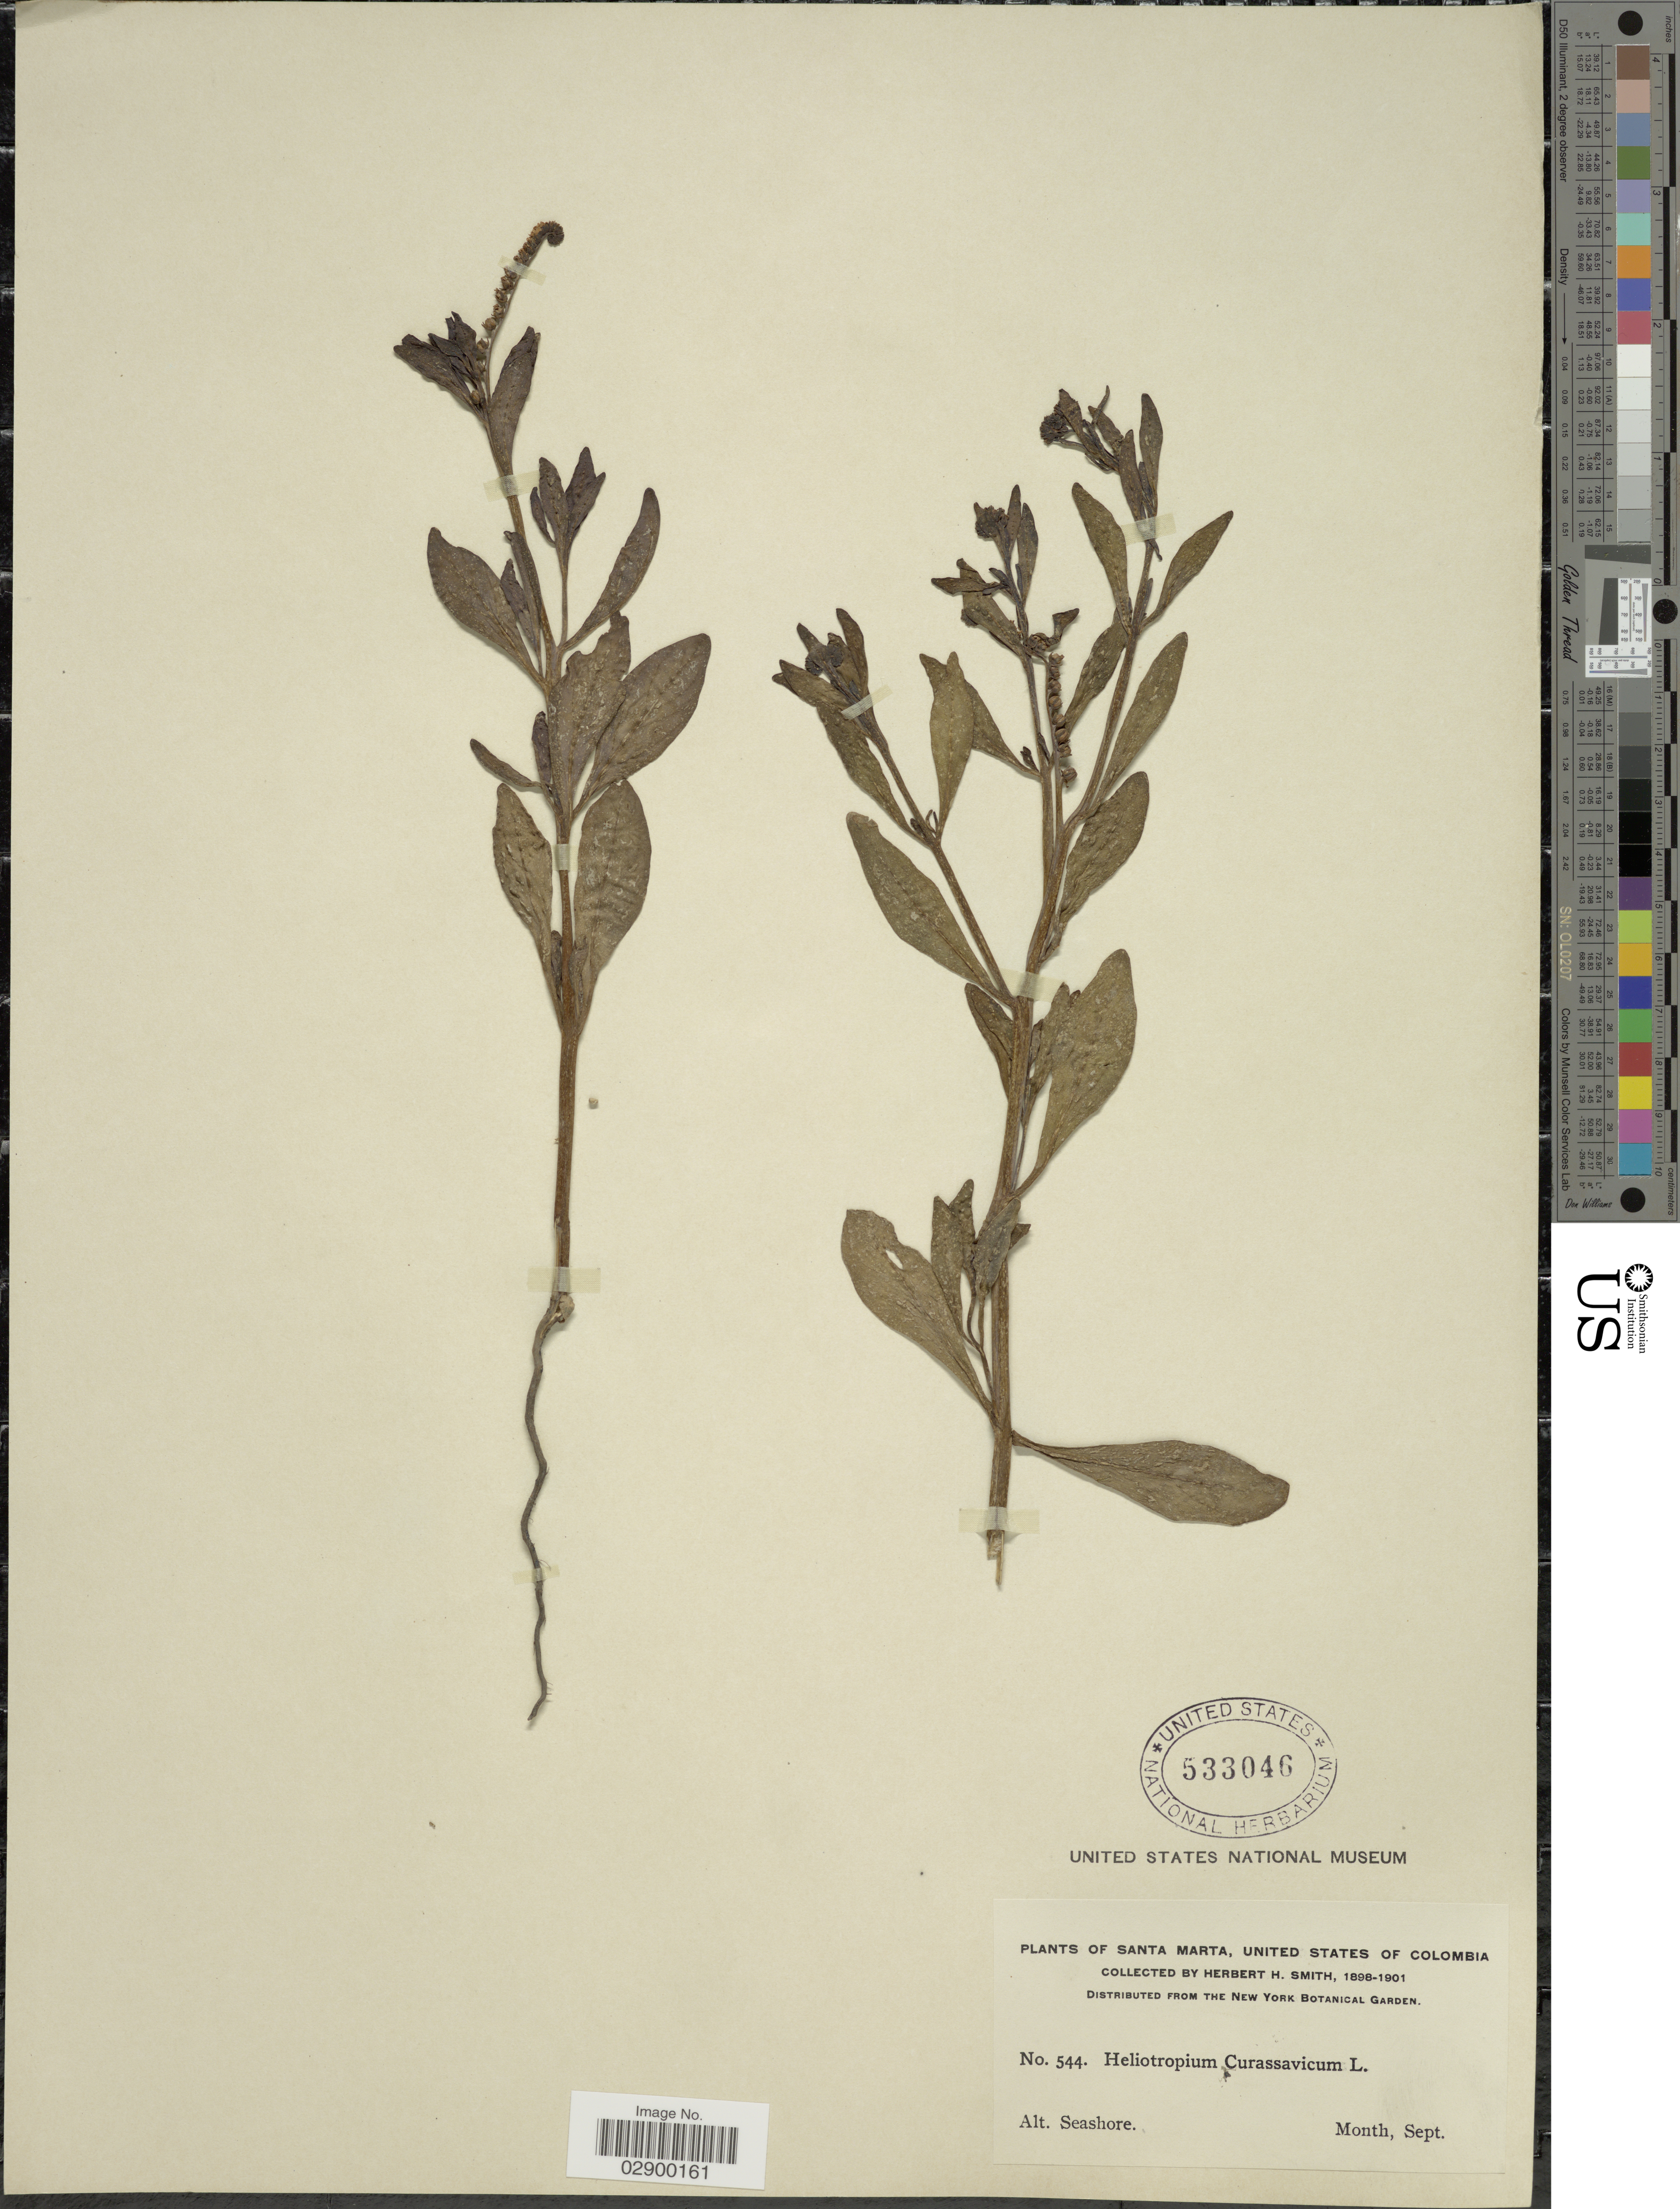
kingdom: Plantae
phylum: Tracheophyta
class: Magnoliopsida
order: Boraginales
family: Heliotropiaceae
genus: Heliotropium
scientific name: Heliotropium curassavicum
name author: L.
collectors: Herbert H. Smith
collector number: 544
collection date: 1898-09/1901-09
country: Colombia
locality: Santa Marta, United States of Colombia.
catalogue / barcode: US 533046